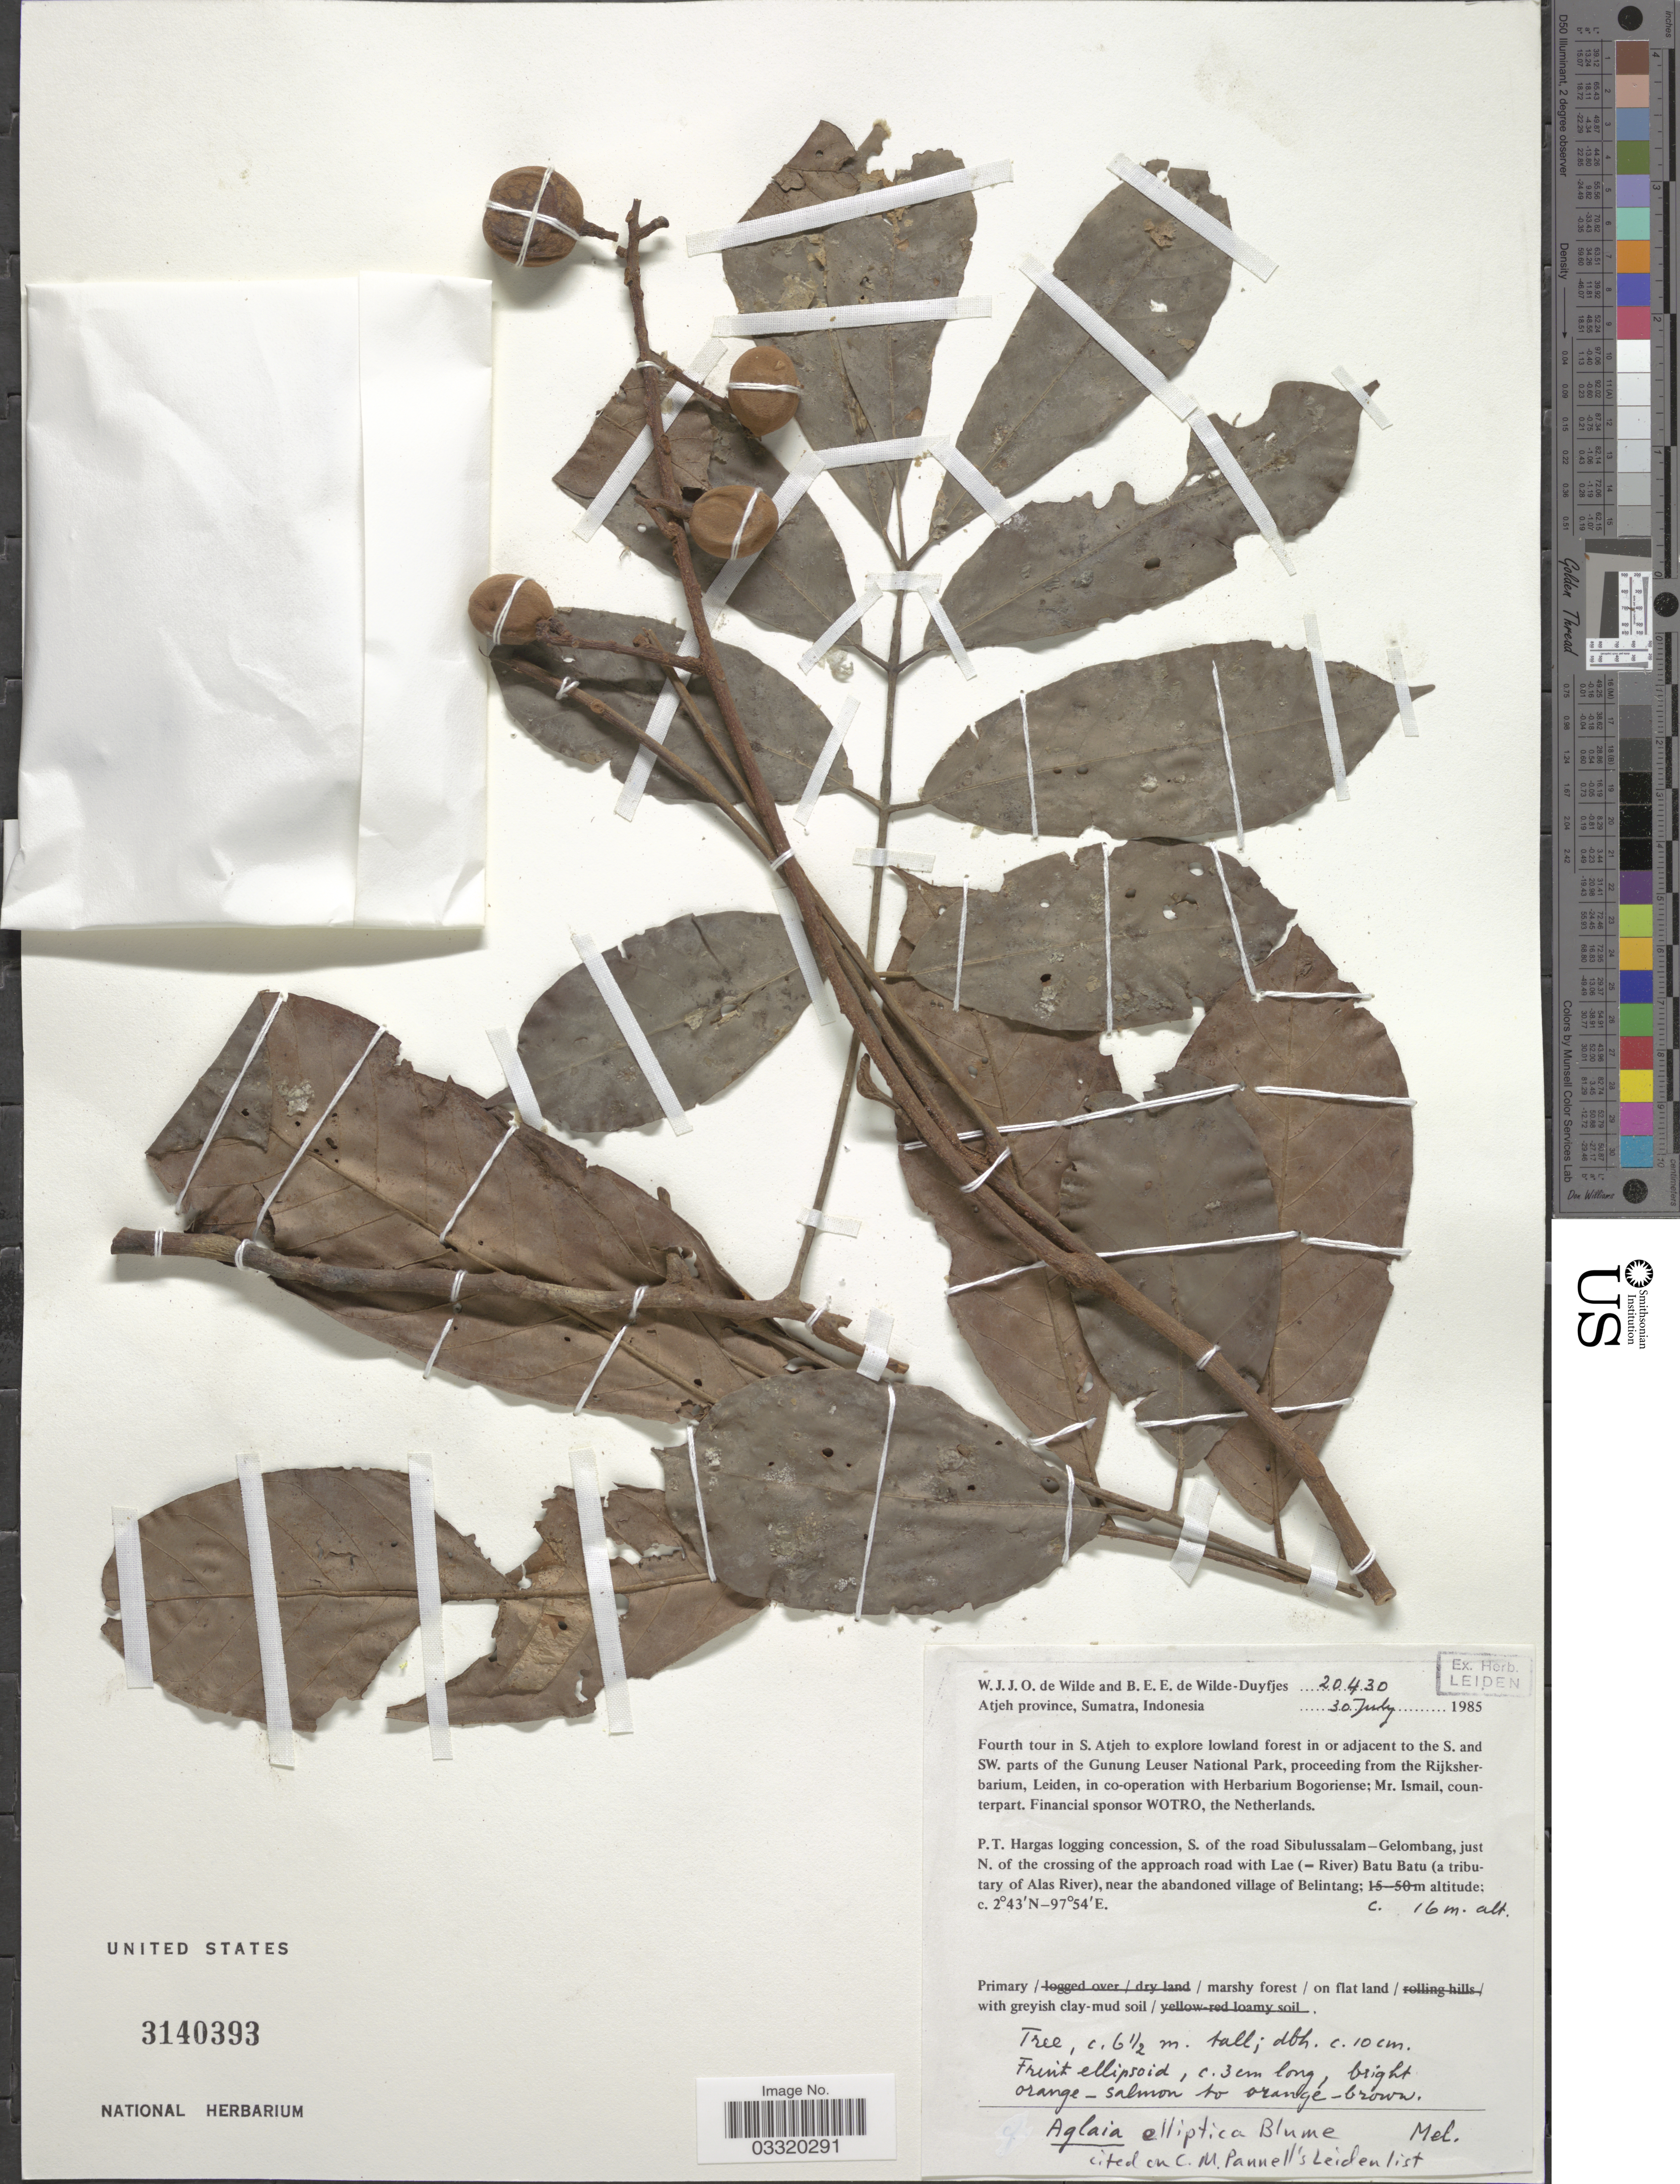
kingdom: Plantae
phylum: Tracheophyta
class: Magnoliopsida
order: Sapindales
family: Meliaceae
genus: Aglaia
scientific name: Aglaia elliptica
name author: Blume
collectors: W. J. de Wilde & B. E. de Wilde-Duyfjes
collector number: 20430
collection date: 1985-07-30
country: Indonesia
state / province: Sumatra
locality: Atjeh Province. S. Atjeh. P. T. Hargas logging concession, S. of the road Sibulussalam-Gelombang, just N. of the crossing of the approach road with Lae (=River) Batu Batu (a tributary of Alas River), near the abandoned village of Belintang.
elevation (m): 16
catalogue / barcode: US 3140393